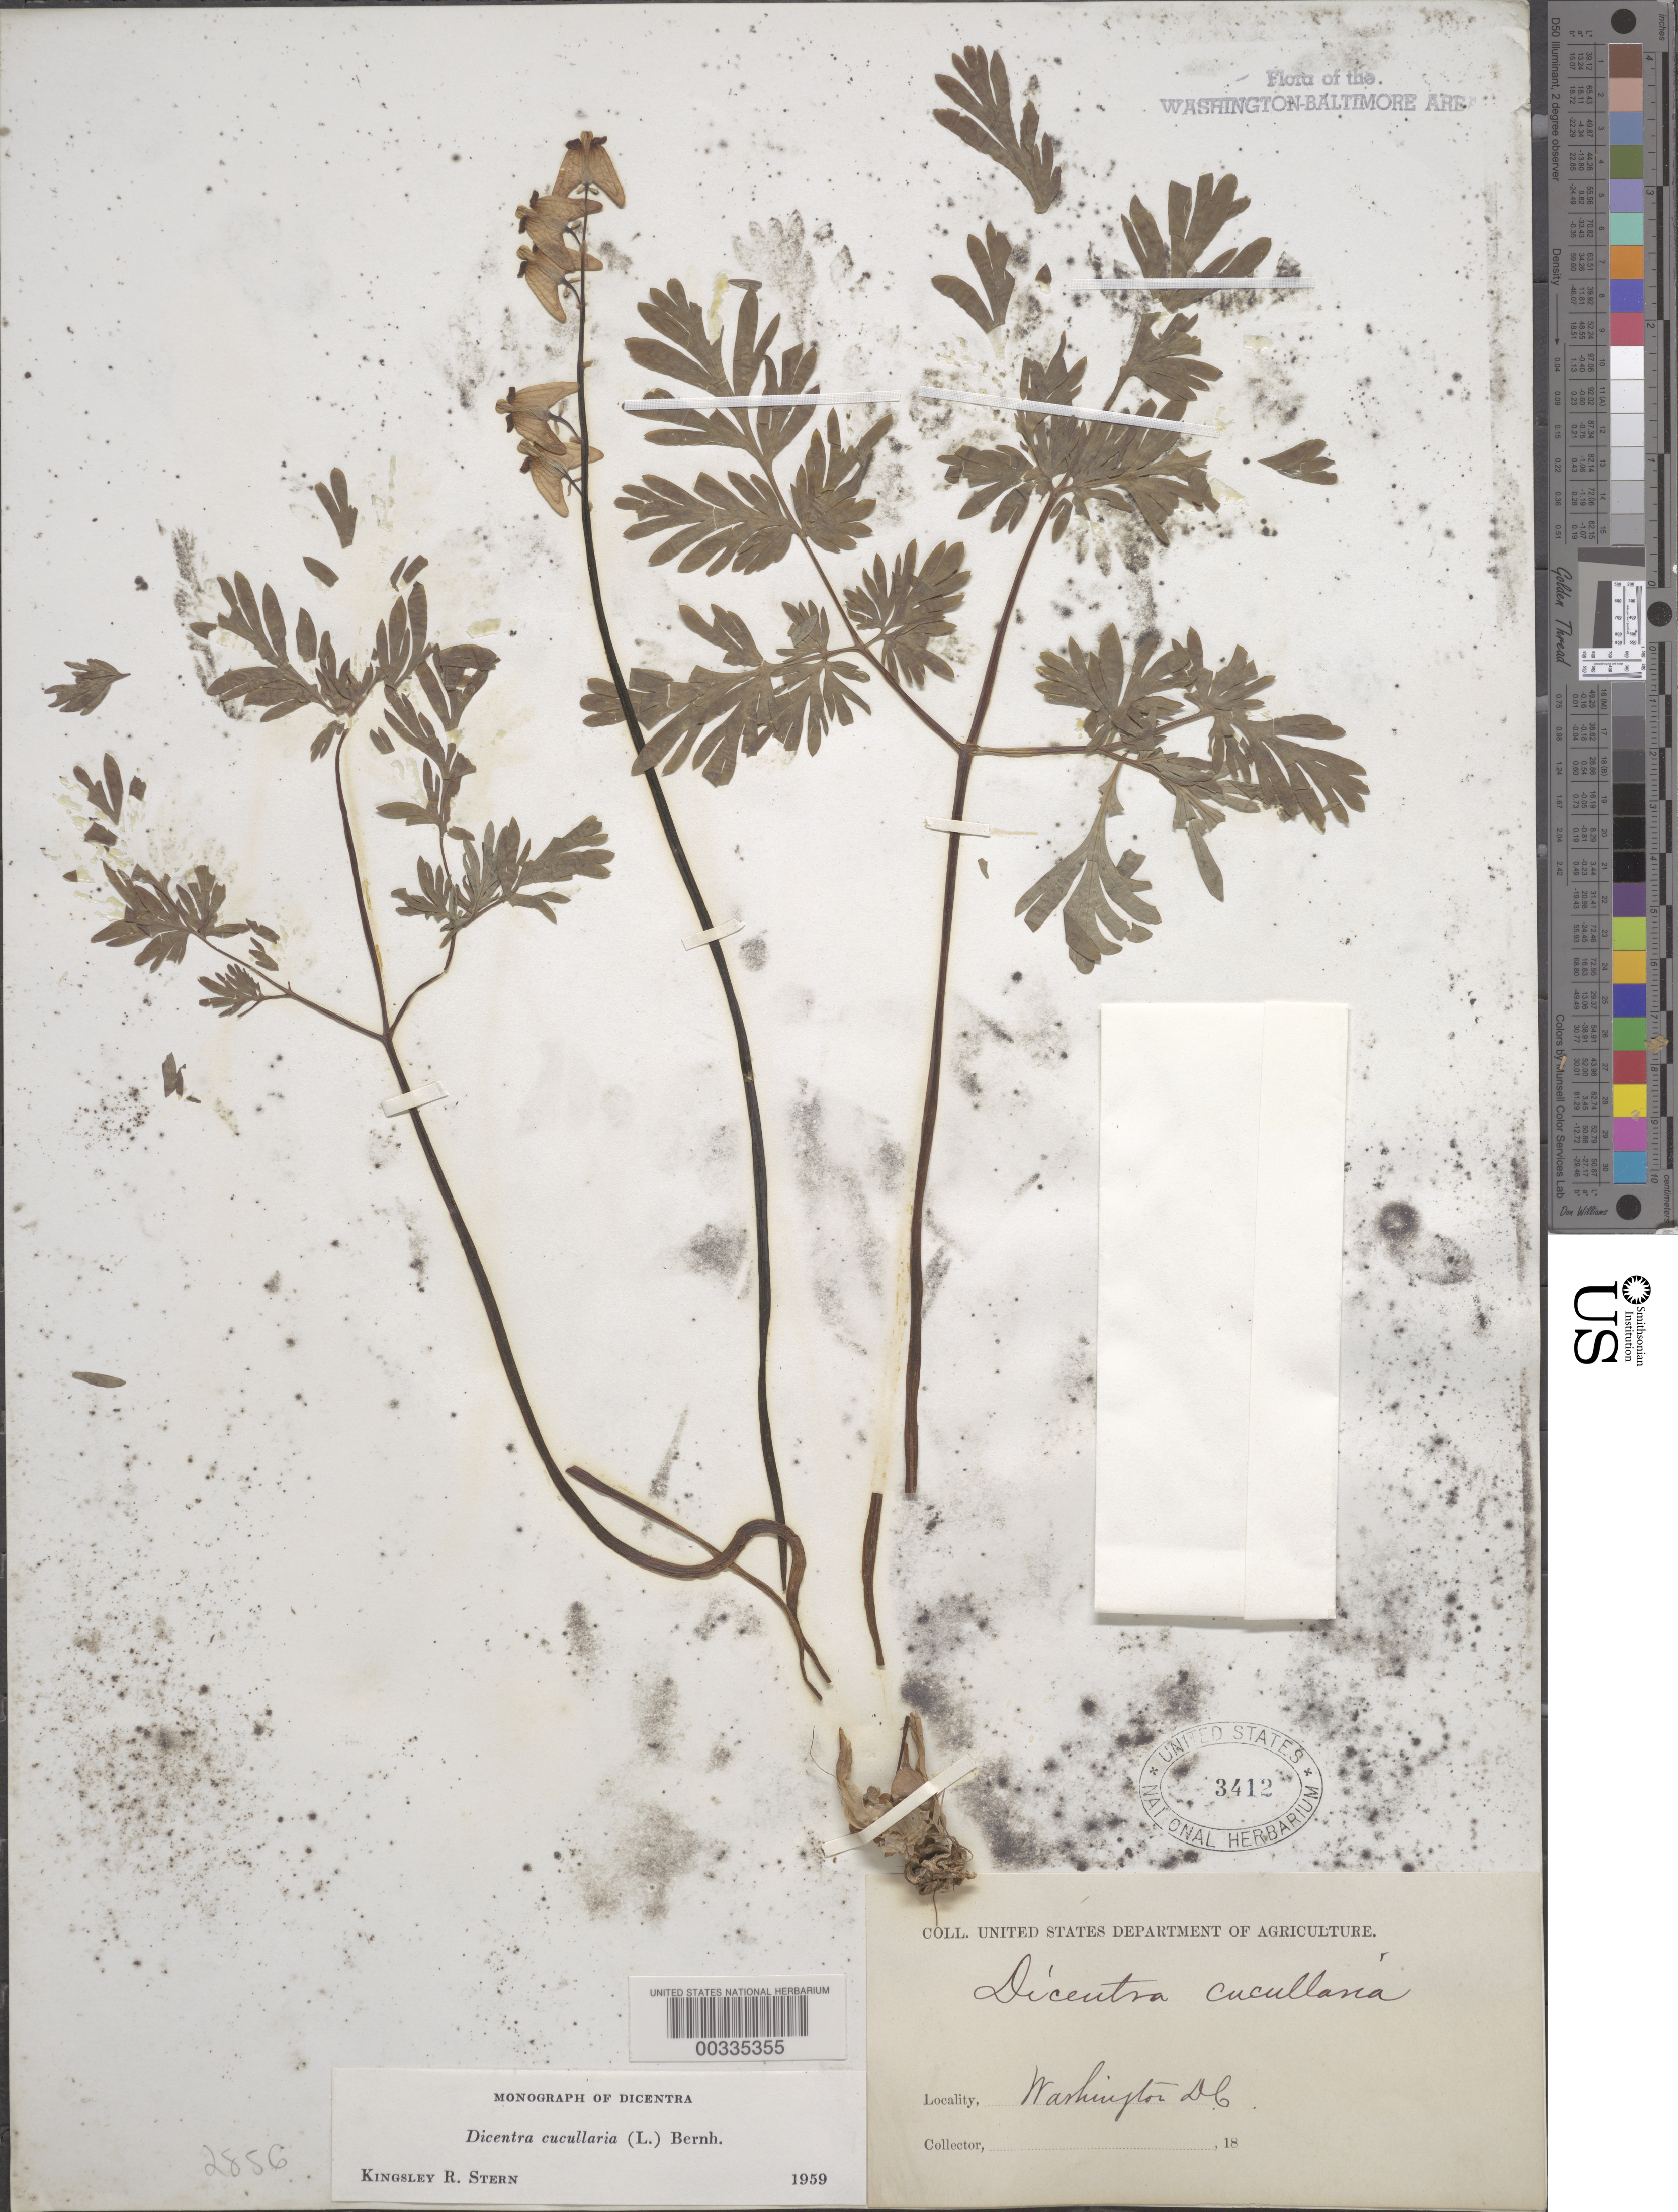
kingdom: Plantae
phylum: Tracheophyta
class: Magnoliopsida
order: Ranunculales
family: Papaveraceae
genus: Dicentra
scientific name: Dicentra cucullaria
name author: (L.) Bernh.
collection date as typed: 18--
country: United States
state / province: District of Columbia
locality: Washington DC area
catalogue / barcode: US 3412